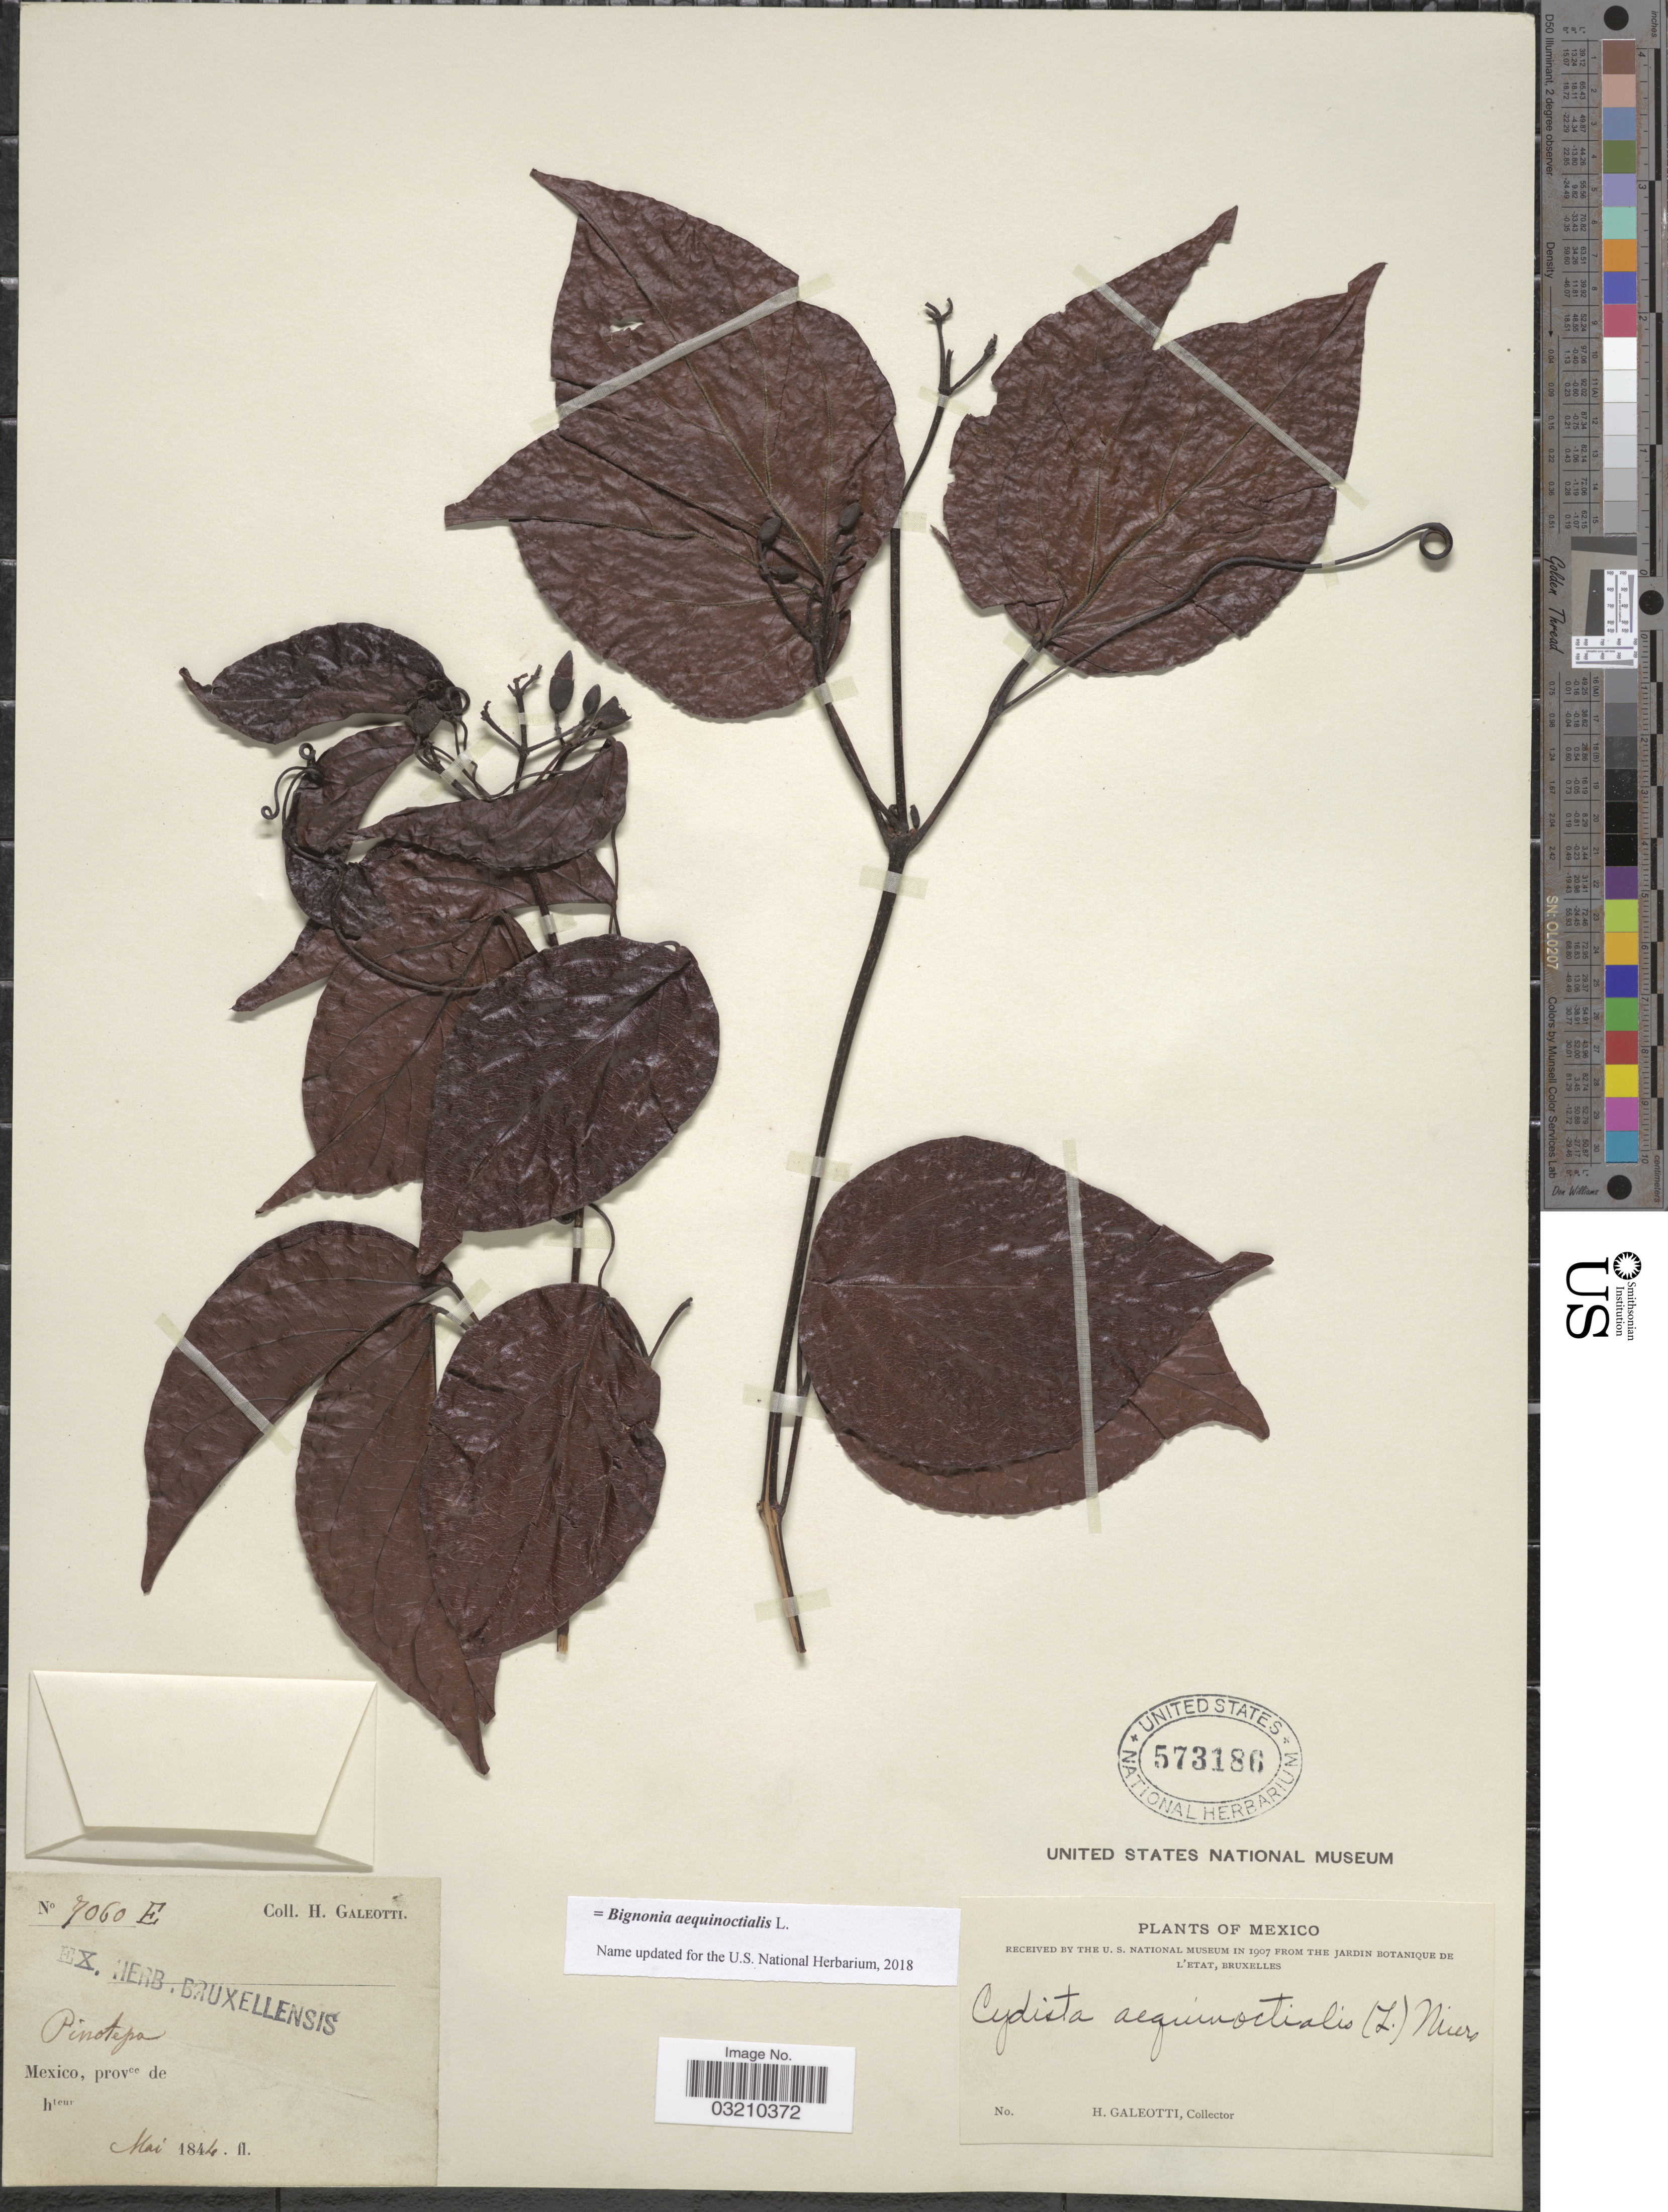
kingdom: Plantae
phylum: Tracheophyta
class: Magnoliopsida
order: Lamiales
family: Bignoniaceae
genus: Bignonia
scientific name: Bignonia aequinoctialis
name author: L.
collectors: H. G. Galeotti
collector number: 7060E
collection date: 1844-05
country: Mexico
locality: Pinotepa.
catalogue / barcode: US 573186